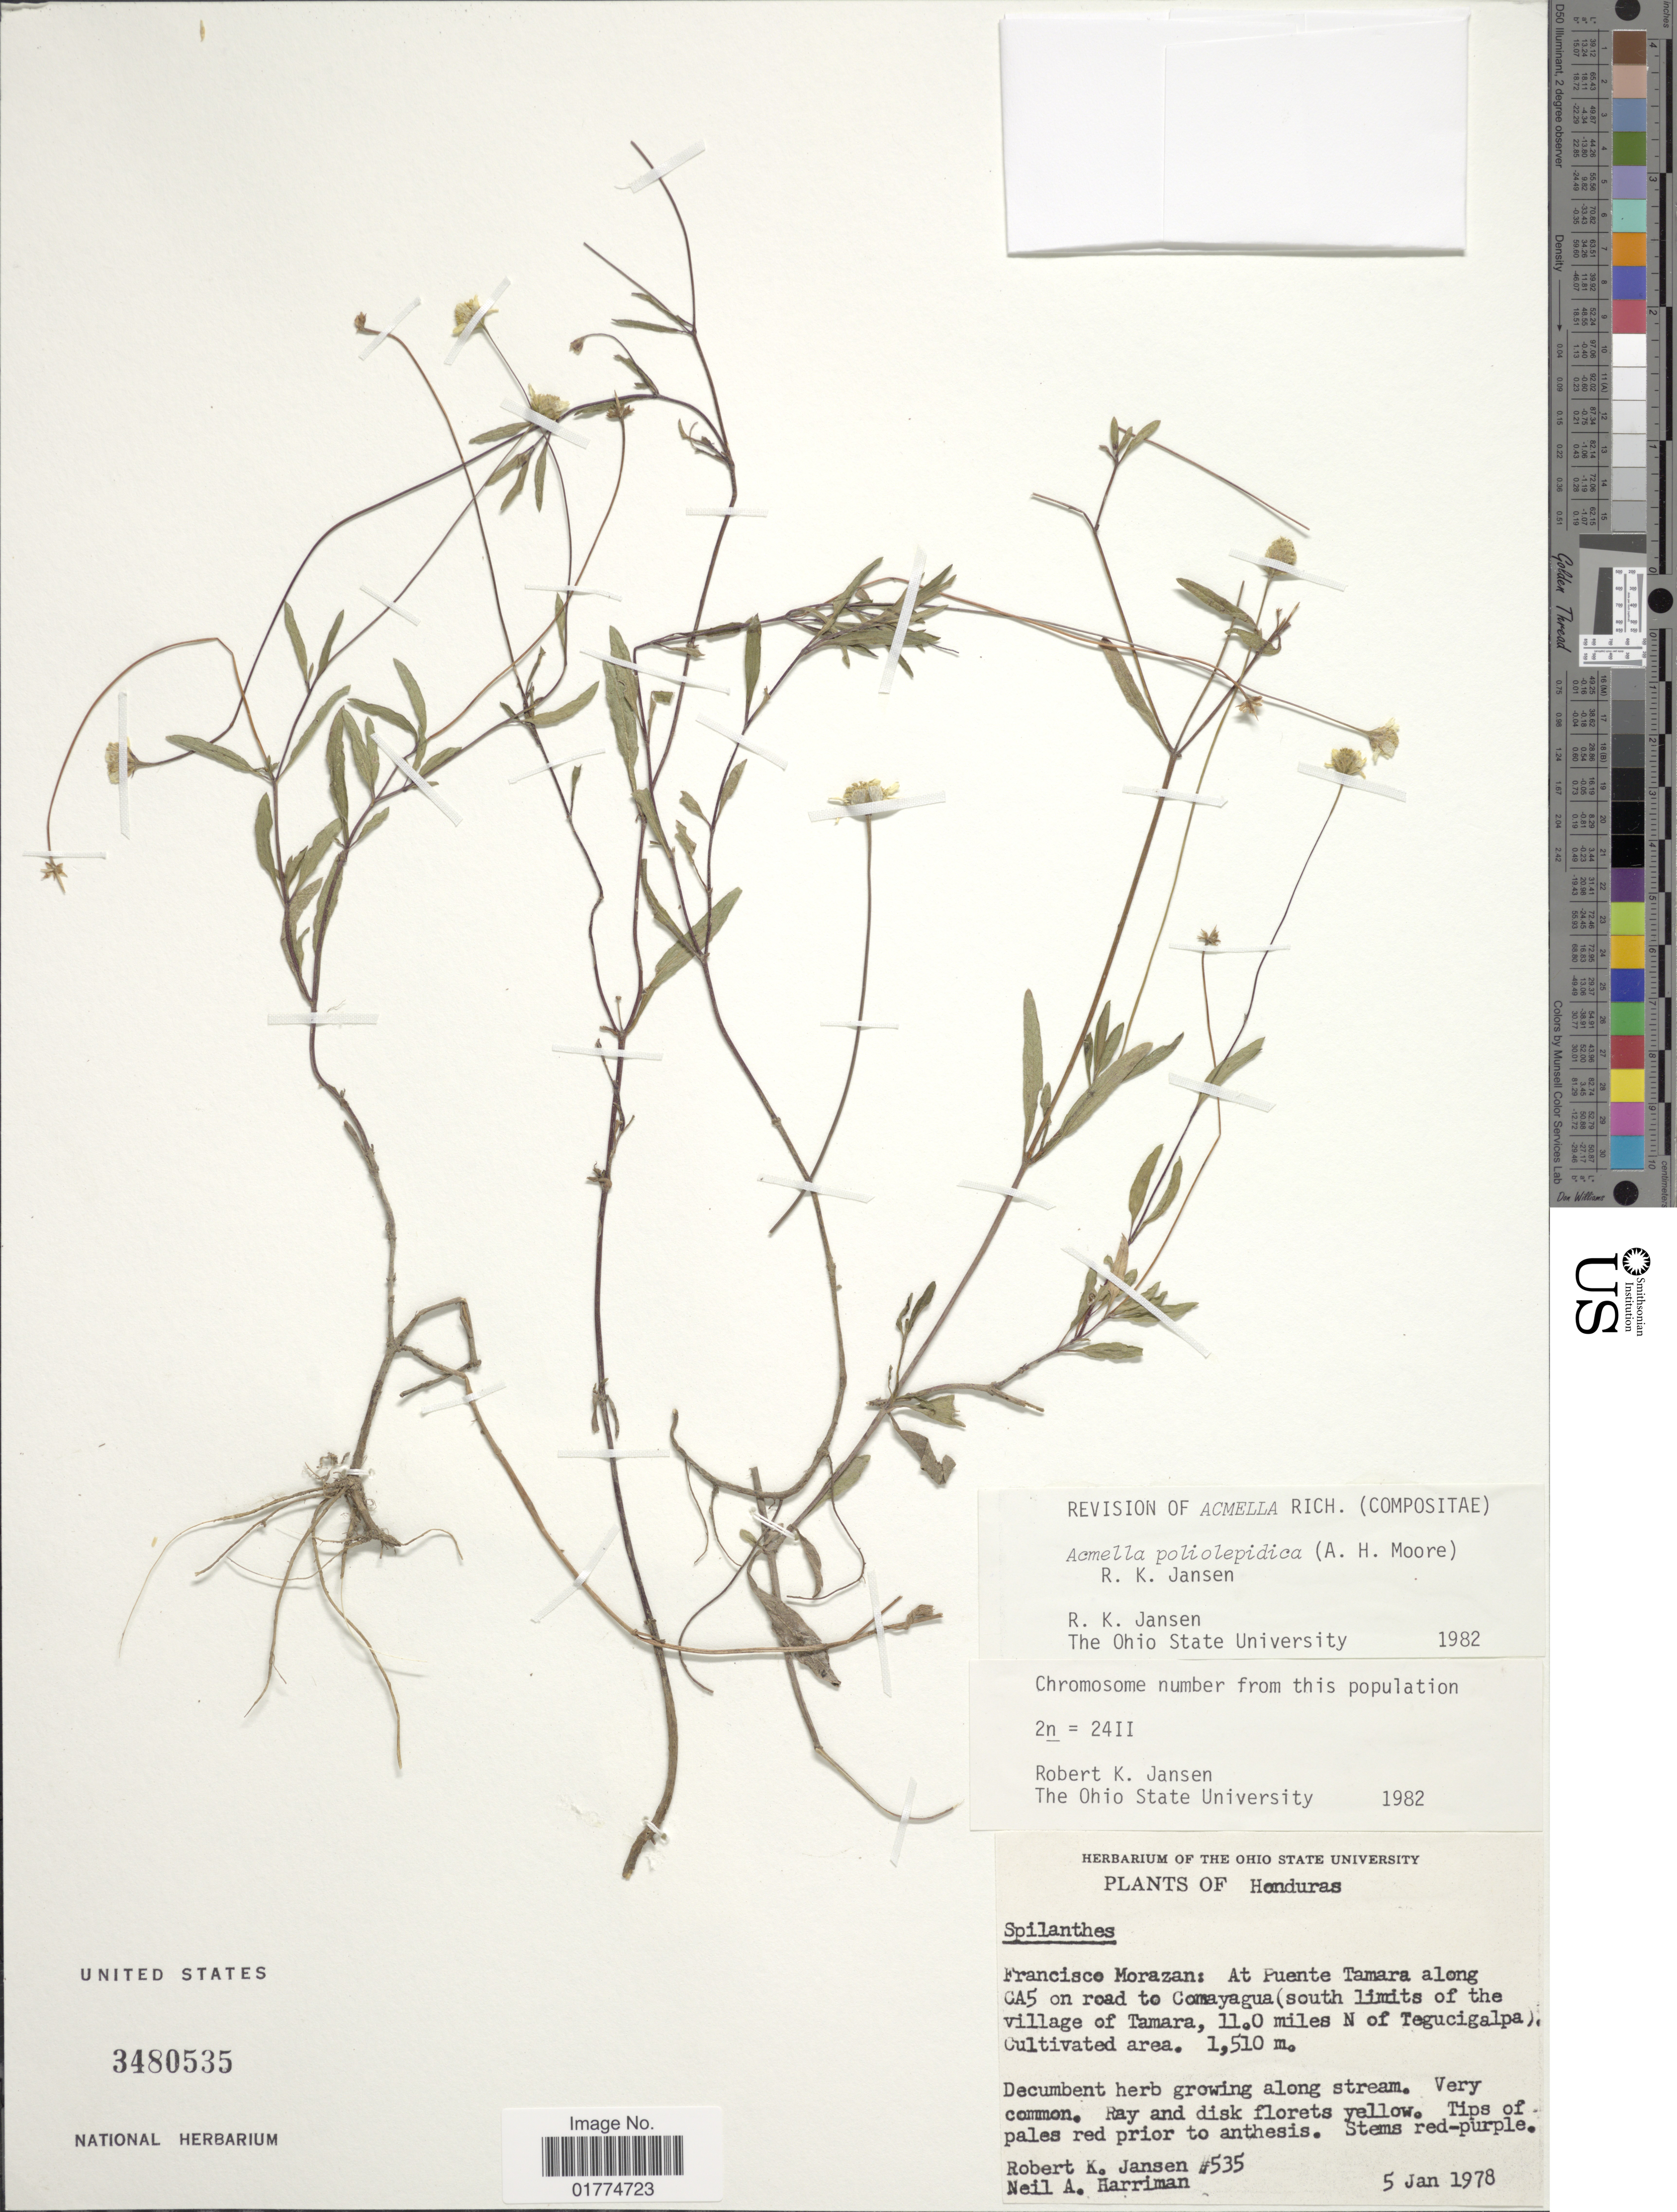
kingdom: Plantae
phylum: Tracheophyta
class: Magnoliopsida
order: Asterales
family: Asteraceae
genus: Acmella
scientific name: Acmella poliolepidica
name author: A.H. Moore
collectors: R. K. Jansen & N. A. Harriman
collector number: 535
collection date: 1978-01-05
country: Honduras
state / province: Fco. Morazán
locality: At Puente Tamara along CA5 on road to Comayagua (south limits of the village of Tamara, 11.0 miles N of Tegucigalpa)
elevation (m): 1510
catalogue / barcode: US 3480535